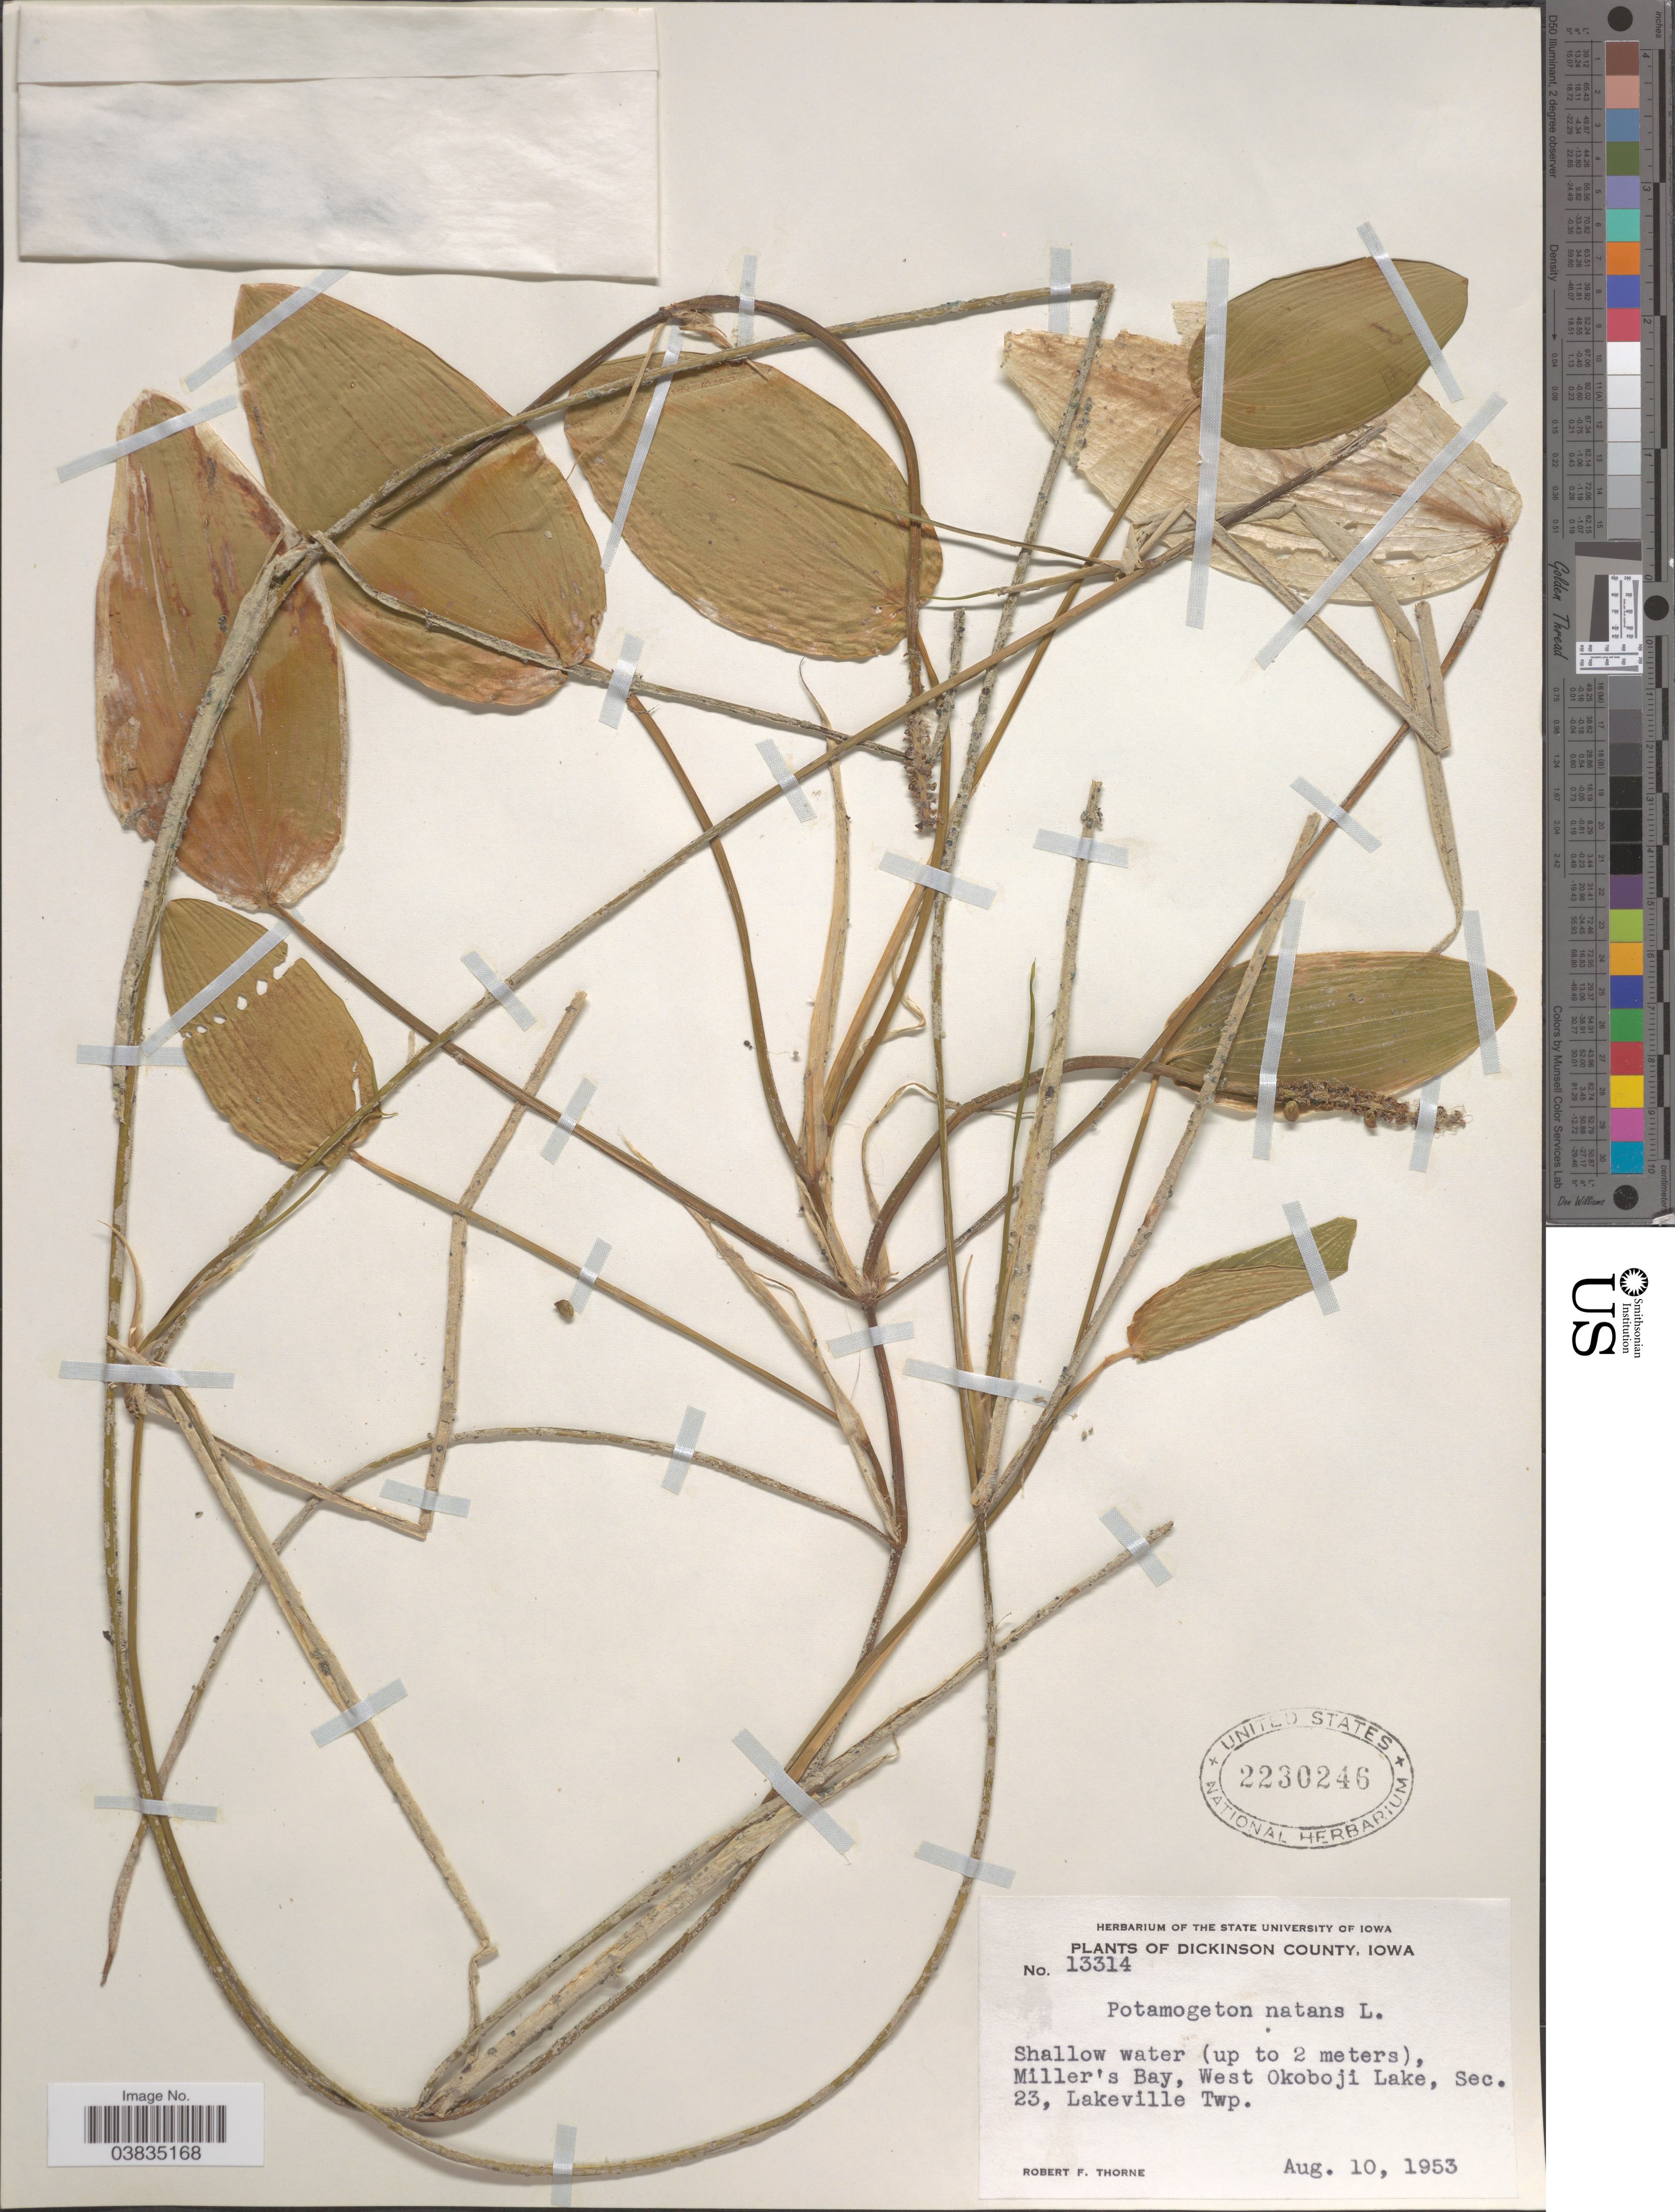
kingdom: Plantae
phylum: Tracheophyta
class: Liliopsida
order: Alismatales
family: Potamogetonaceae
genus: Potamogeton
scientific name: Potamogeton natans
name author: L.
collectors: R. F. Thorne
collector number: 13314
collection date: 1953-08-10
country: United States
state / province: Iowa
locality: Dickinson County. Miller's Bay, West Okoboji Lake, Sec. 23, Lakeville Twp.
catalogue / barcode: US 2230246